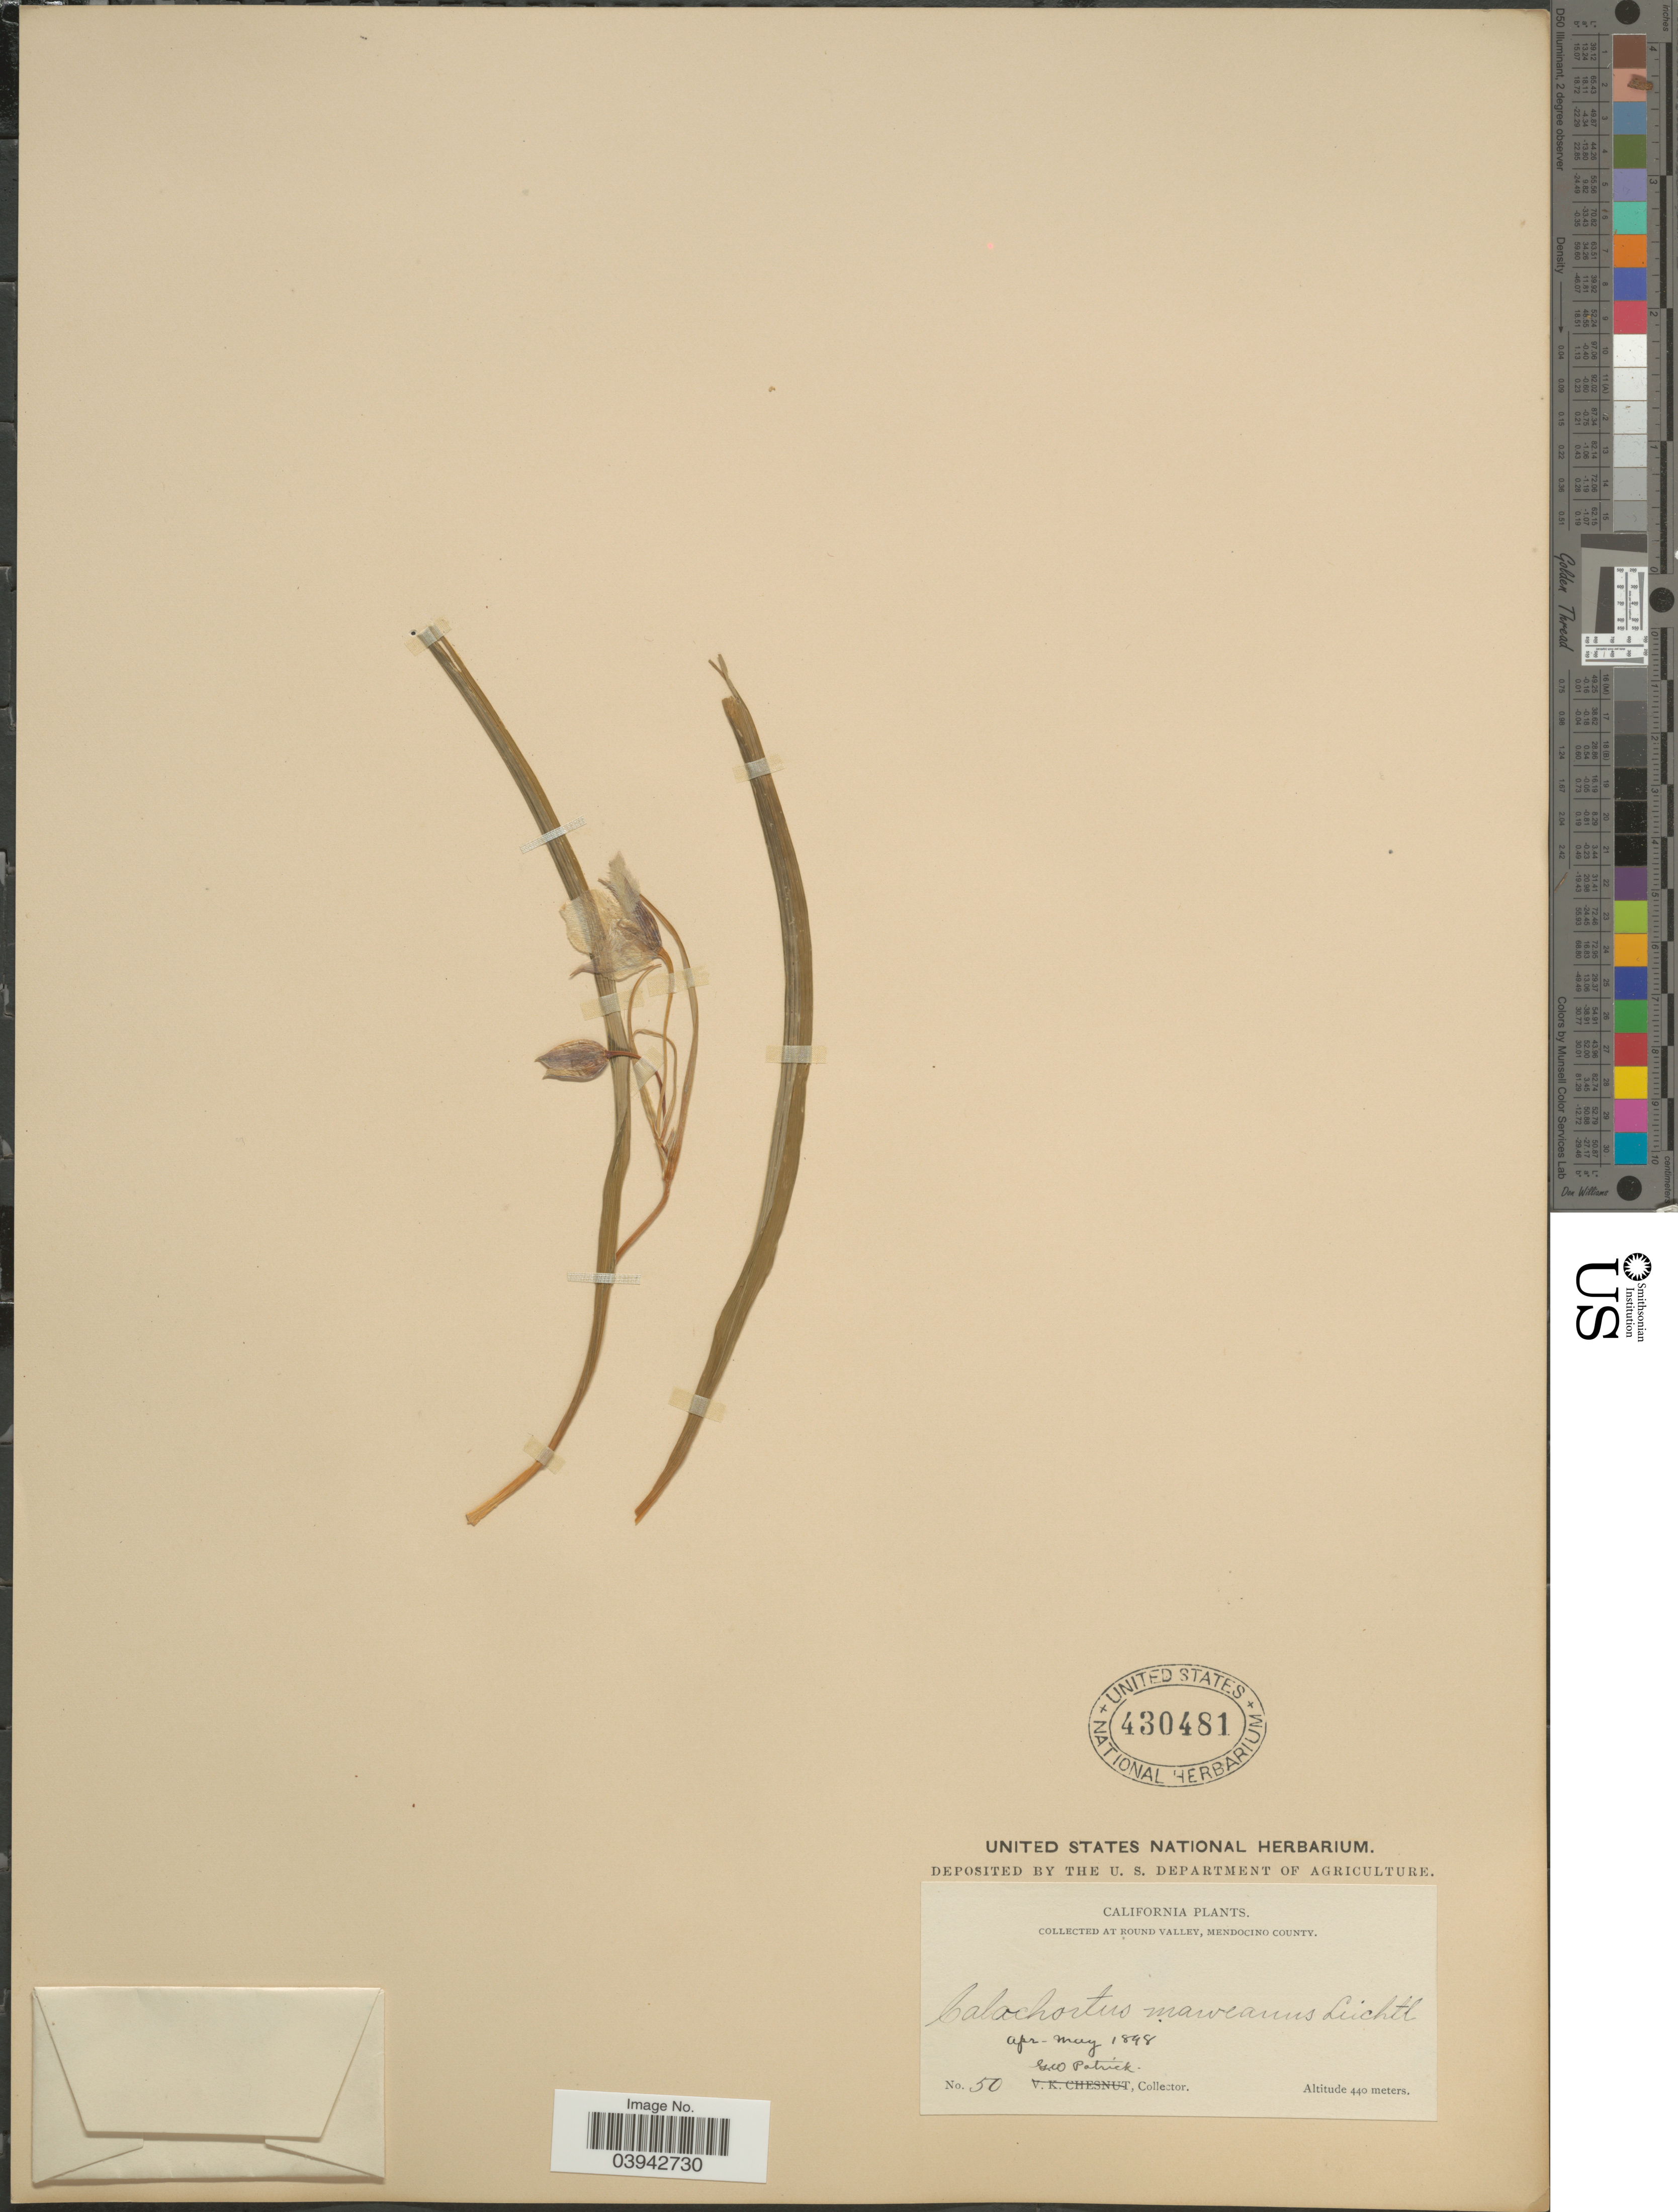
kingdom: Plantae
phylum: Tracheophyta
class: Liliopsida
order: Liliales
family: Liliaceae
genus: Calochortus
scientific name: Calochortus maweanus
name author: Leichtlin ex Baker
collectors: G. Patrick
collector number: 50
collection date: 1898-04/1898-05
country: United States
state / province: California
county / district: Mendocino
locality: At Round Valley, Mendoncino County.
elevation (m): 440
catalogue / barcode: US 430481